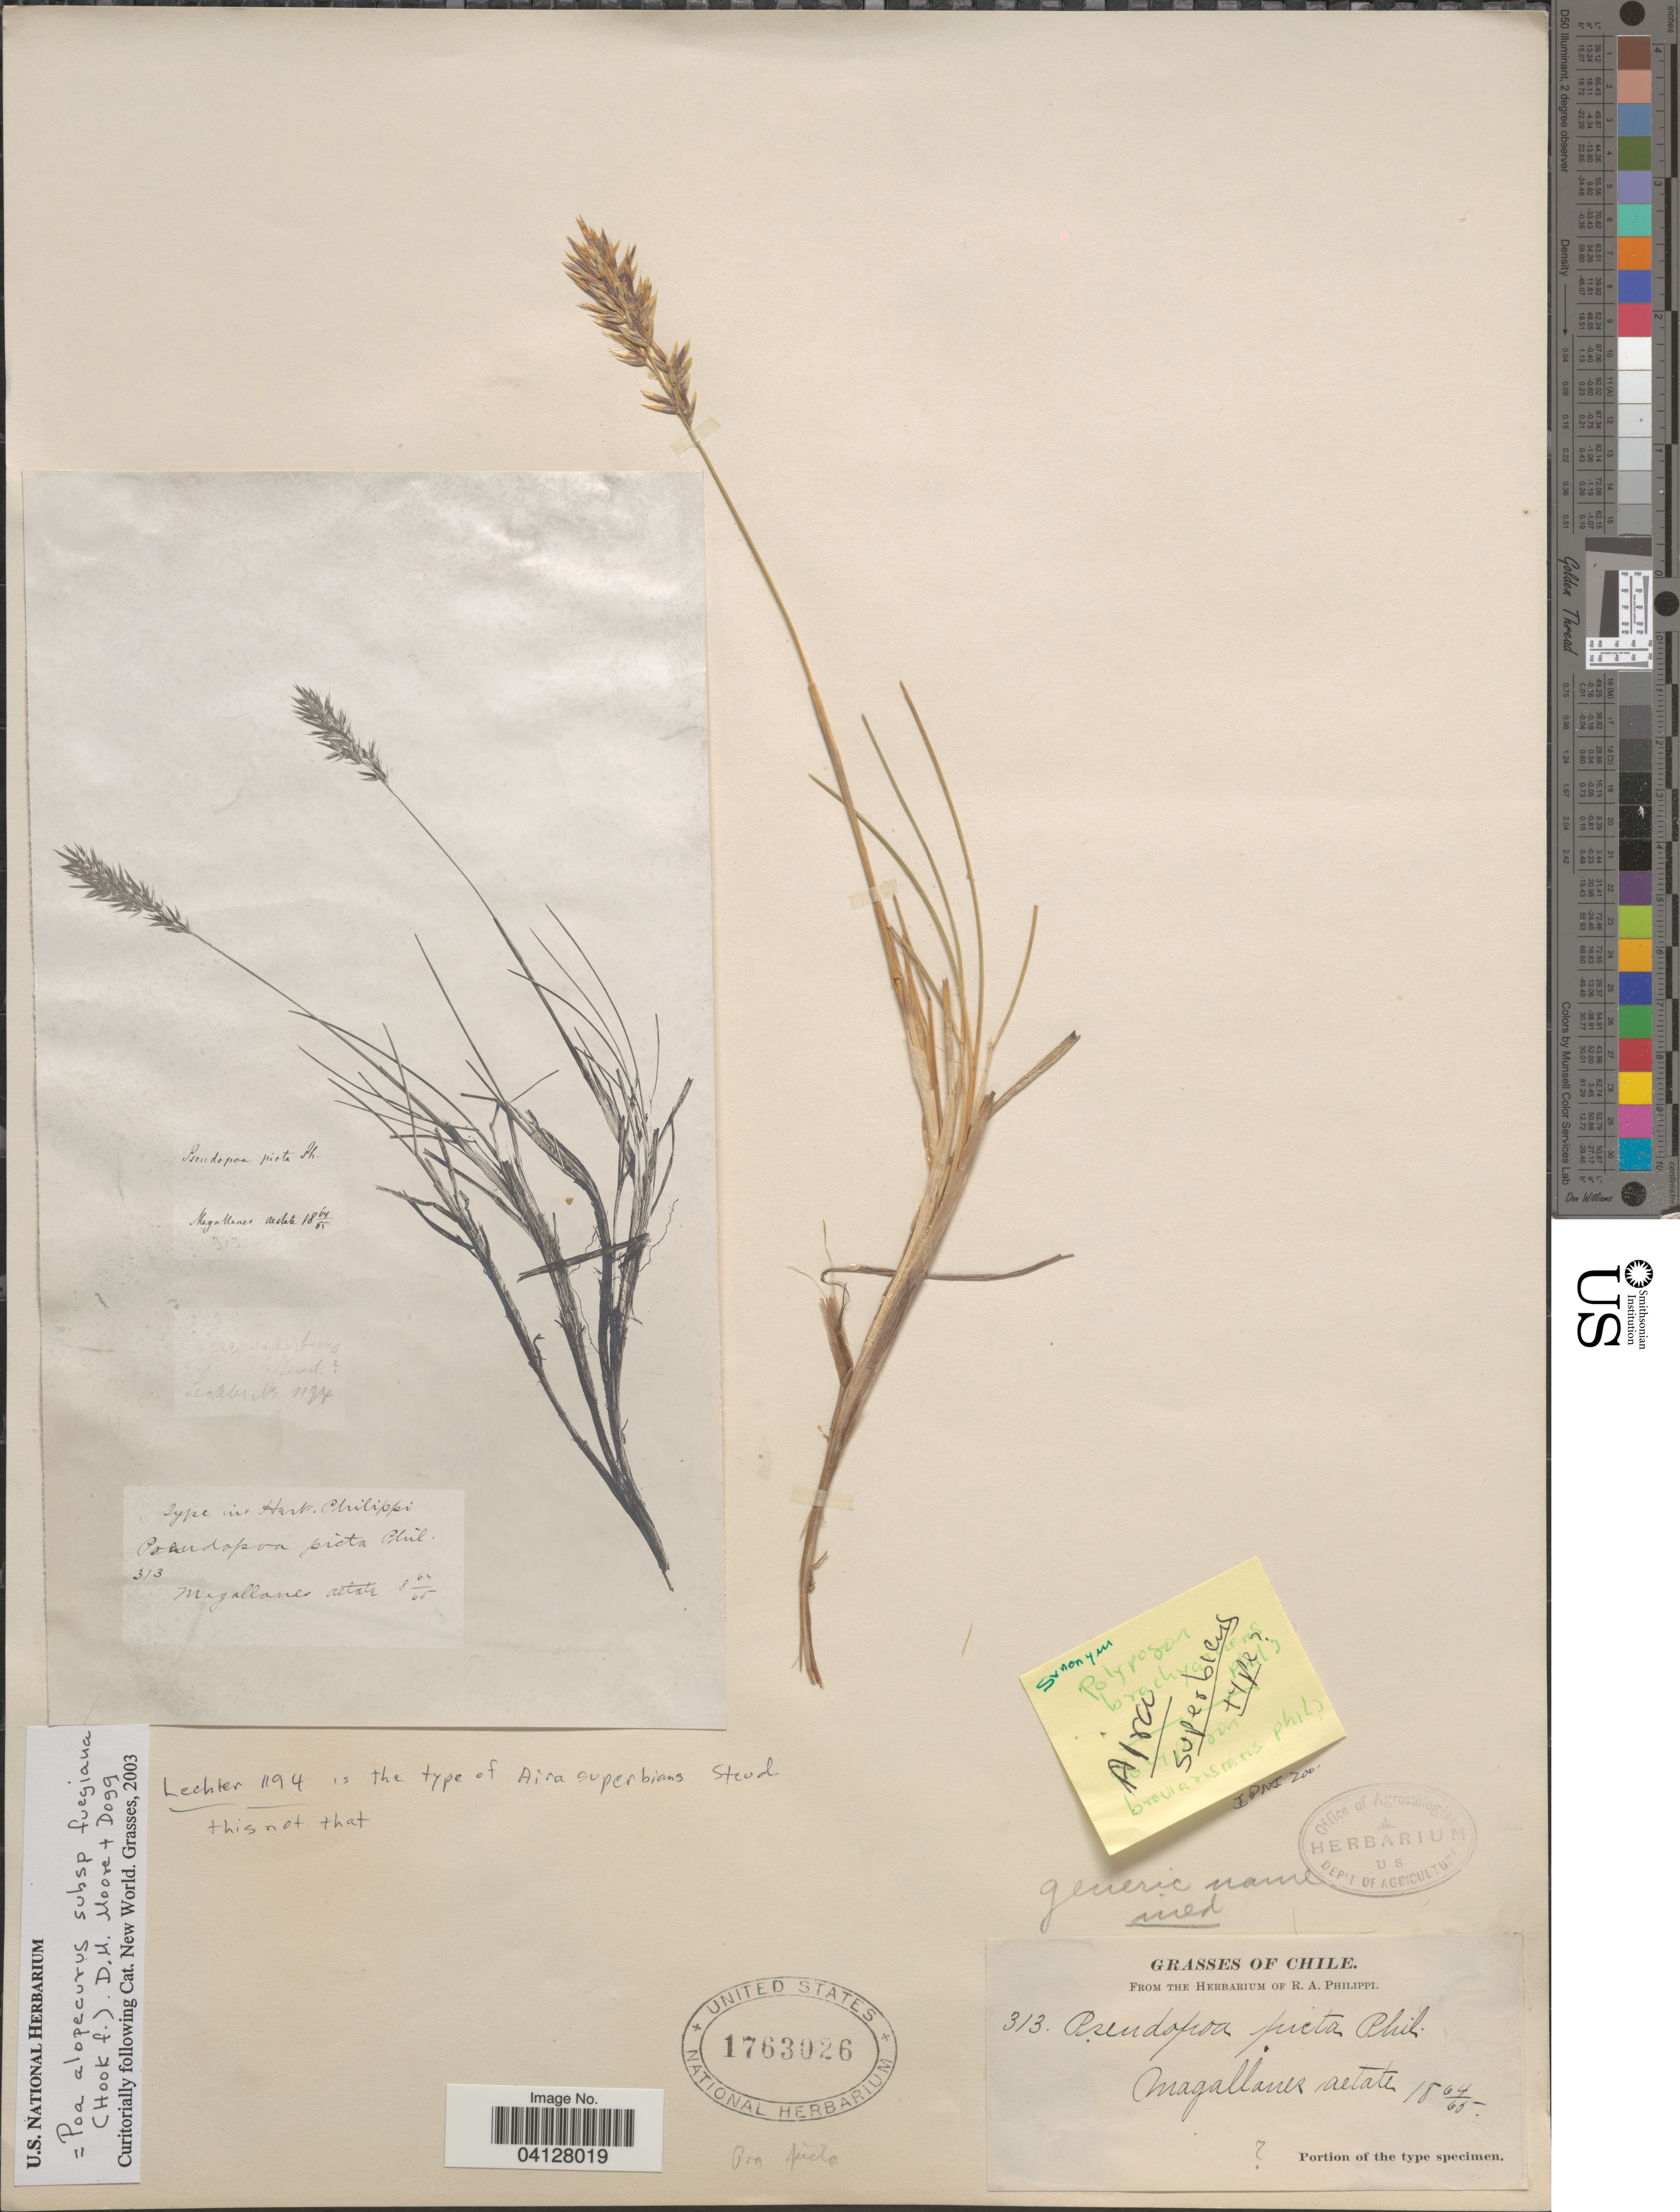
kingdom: Plantae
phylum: Tracheophyta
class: Liliopsida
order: Poales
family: Poaceae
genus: Poa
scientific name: Poa alopecurus subsp. fuegiana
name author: (Hook. f.) D.M. Moore & Dogg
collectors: ex. herb. R.A. Philippi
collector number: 313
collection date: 1864/1865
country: Chile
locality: Magallanes aetate.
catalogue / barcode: US 1763026